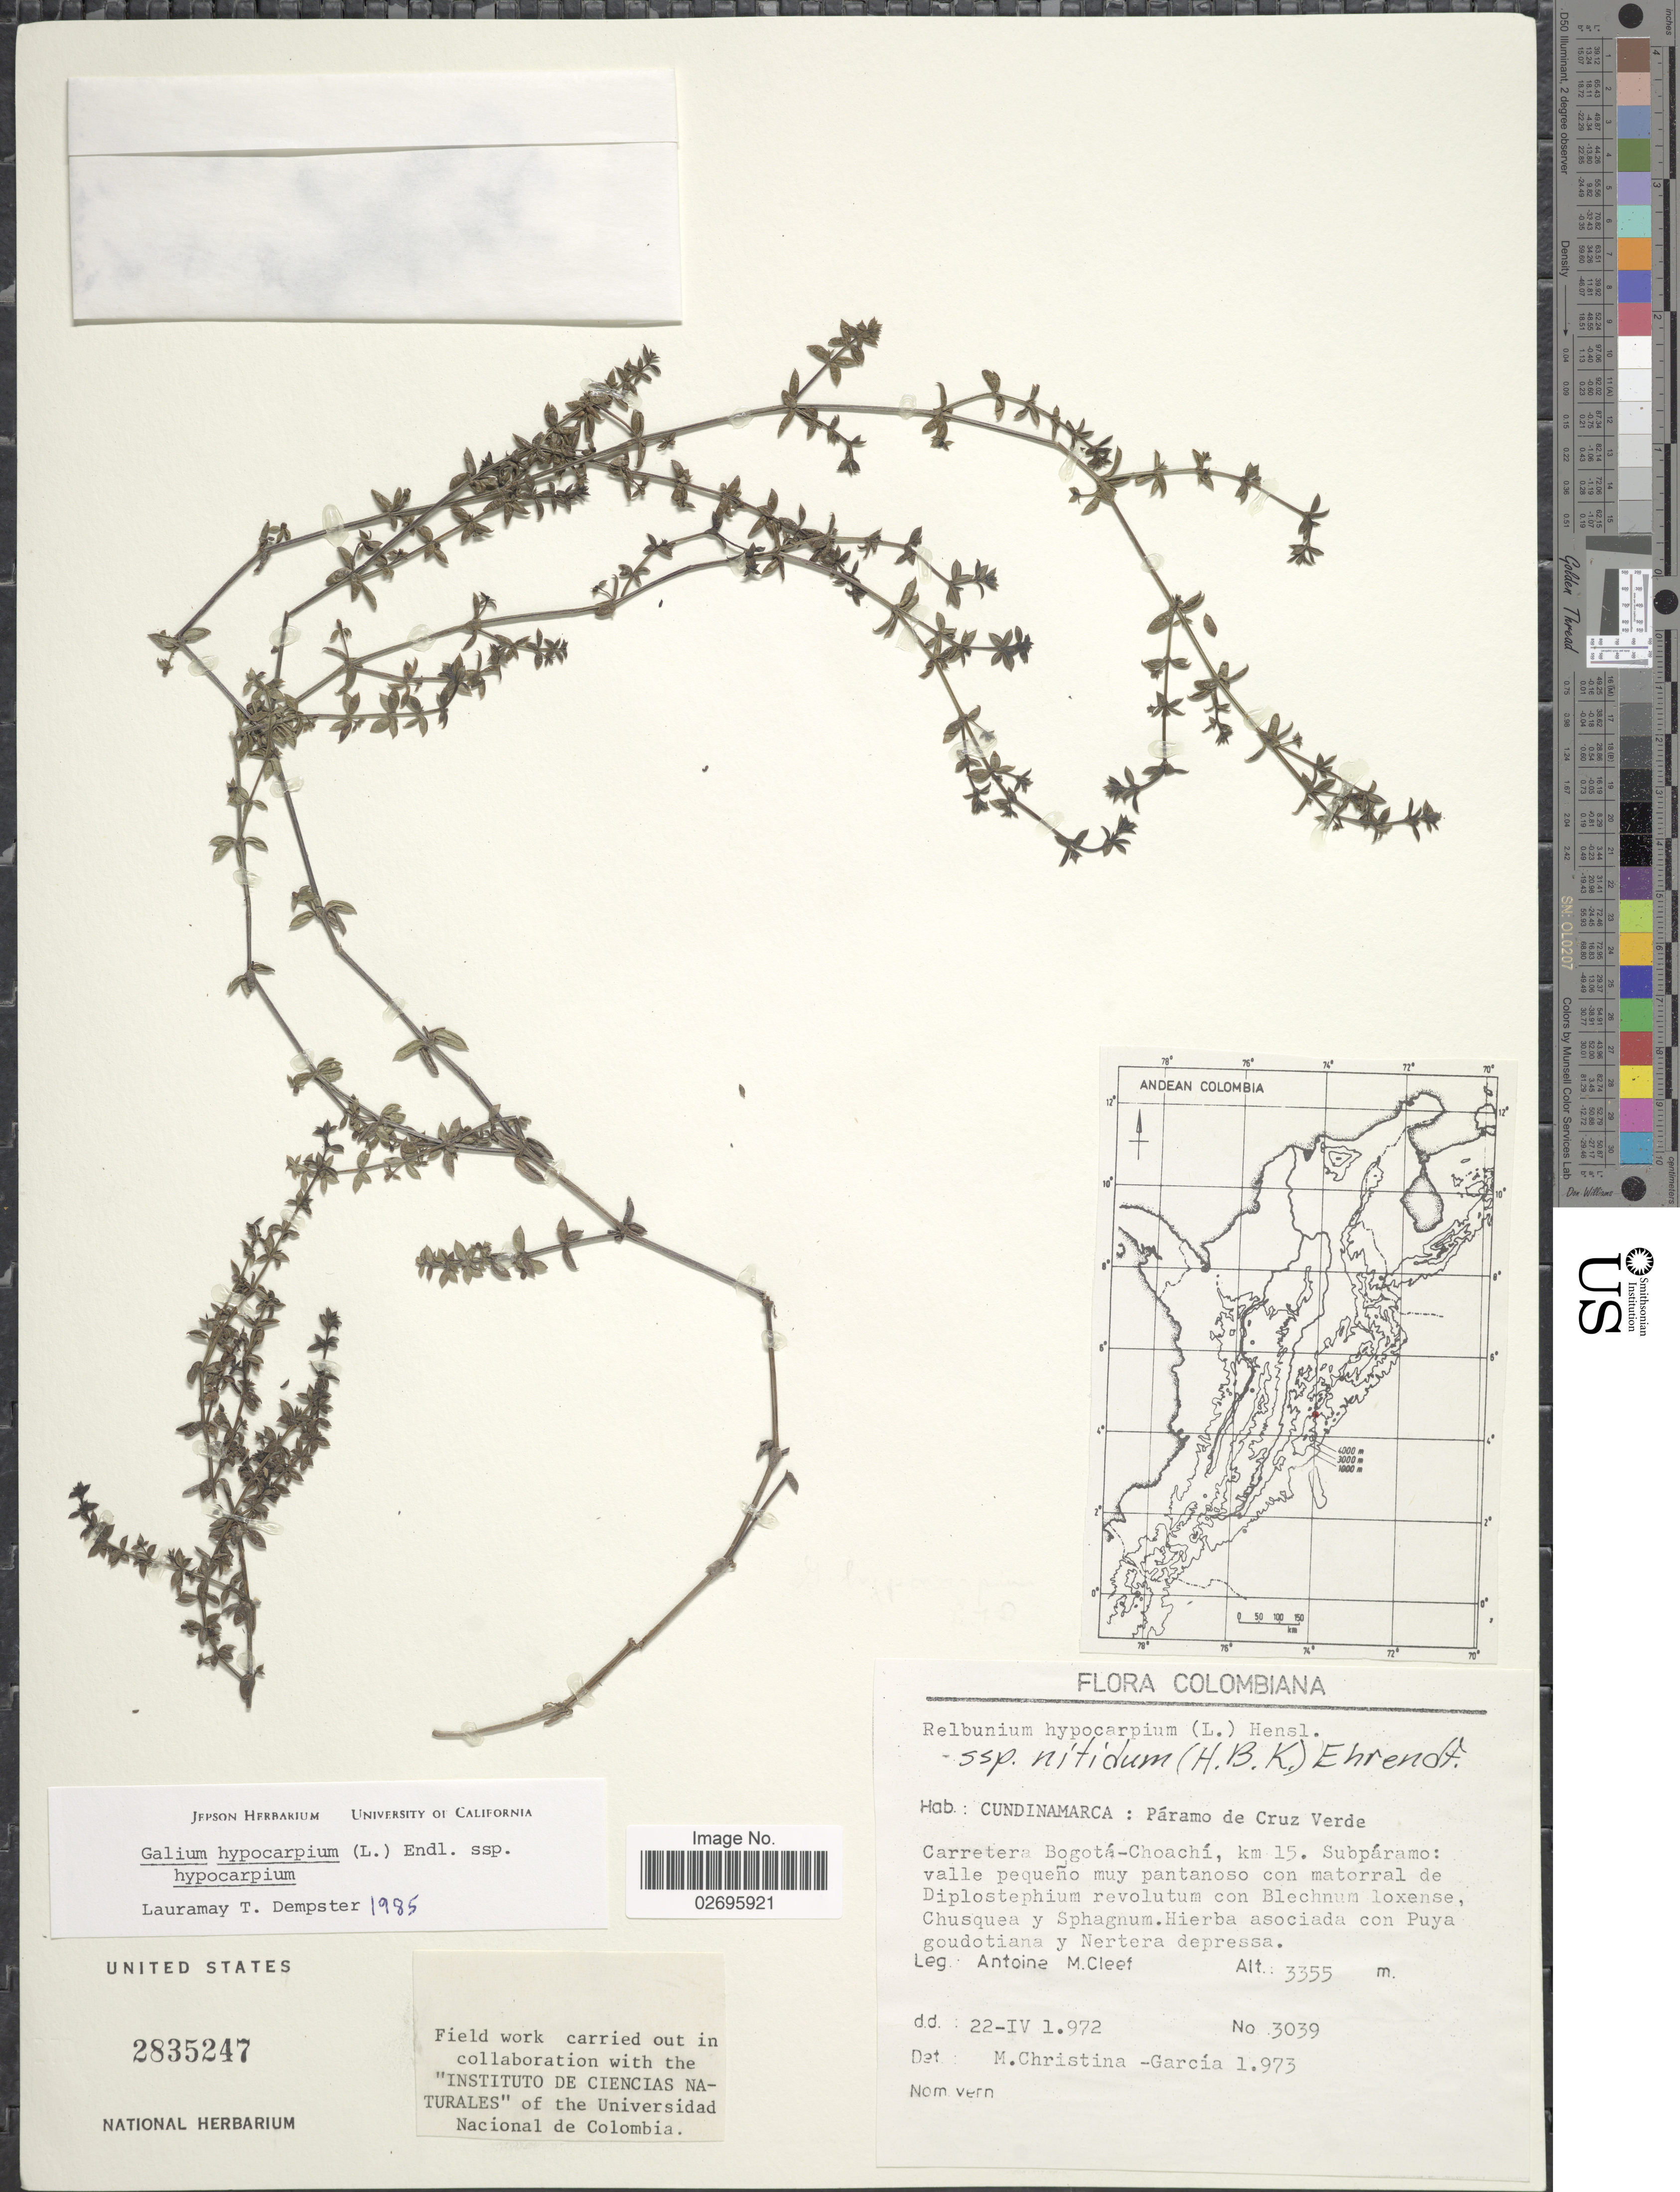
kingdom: Plantae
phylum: Tracheophyta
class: Magnoliopsida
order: Gentianales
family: Rubiaceae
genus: Galium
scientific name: Galium hypocarpium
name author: (L.) Endl. ex Griseb.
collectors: A. M. Cleef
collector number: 3039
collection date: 1972-04-22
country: Colombia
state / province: Cundinamarca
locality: Páramo de Cruz Verde, Carretera Bogotá-Choachi, km 15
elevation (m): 3355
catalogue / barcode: US 2835247